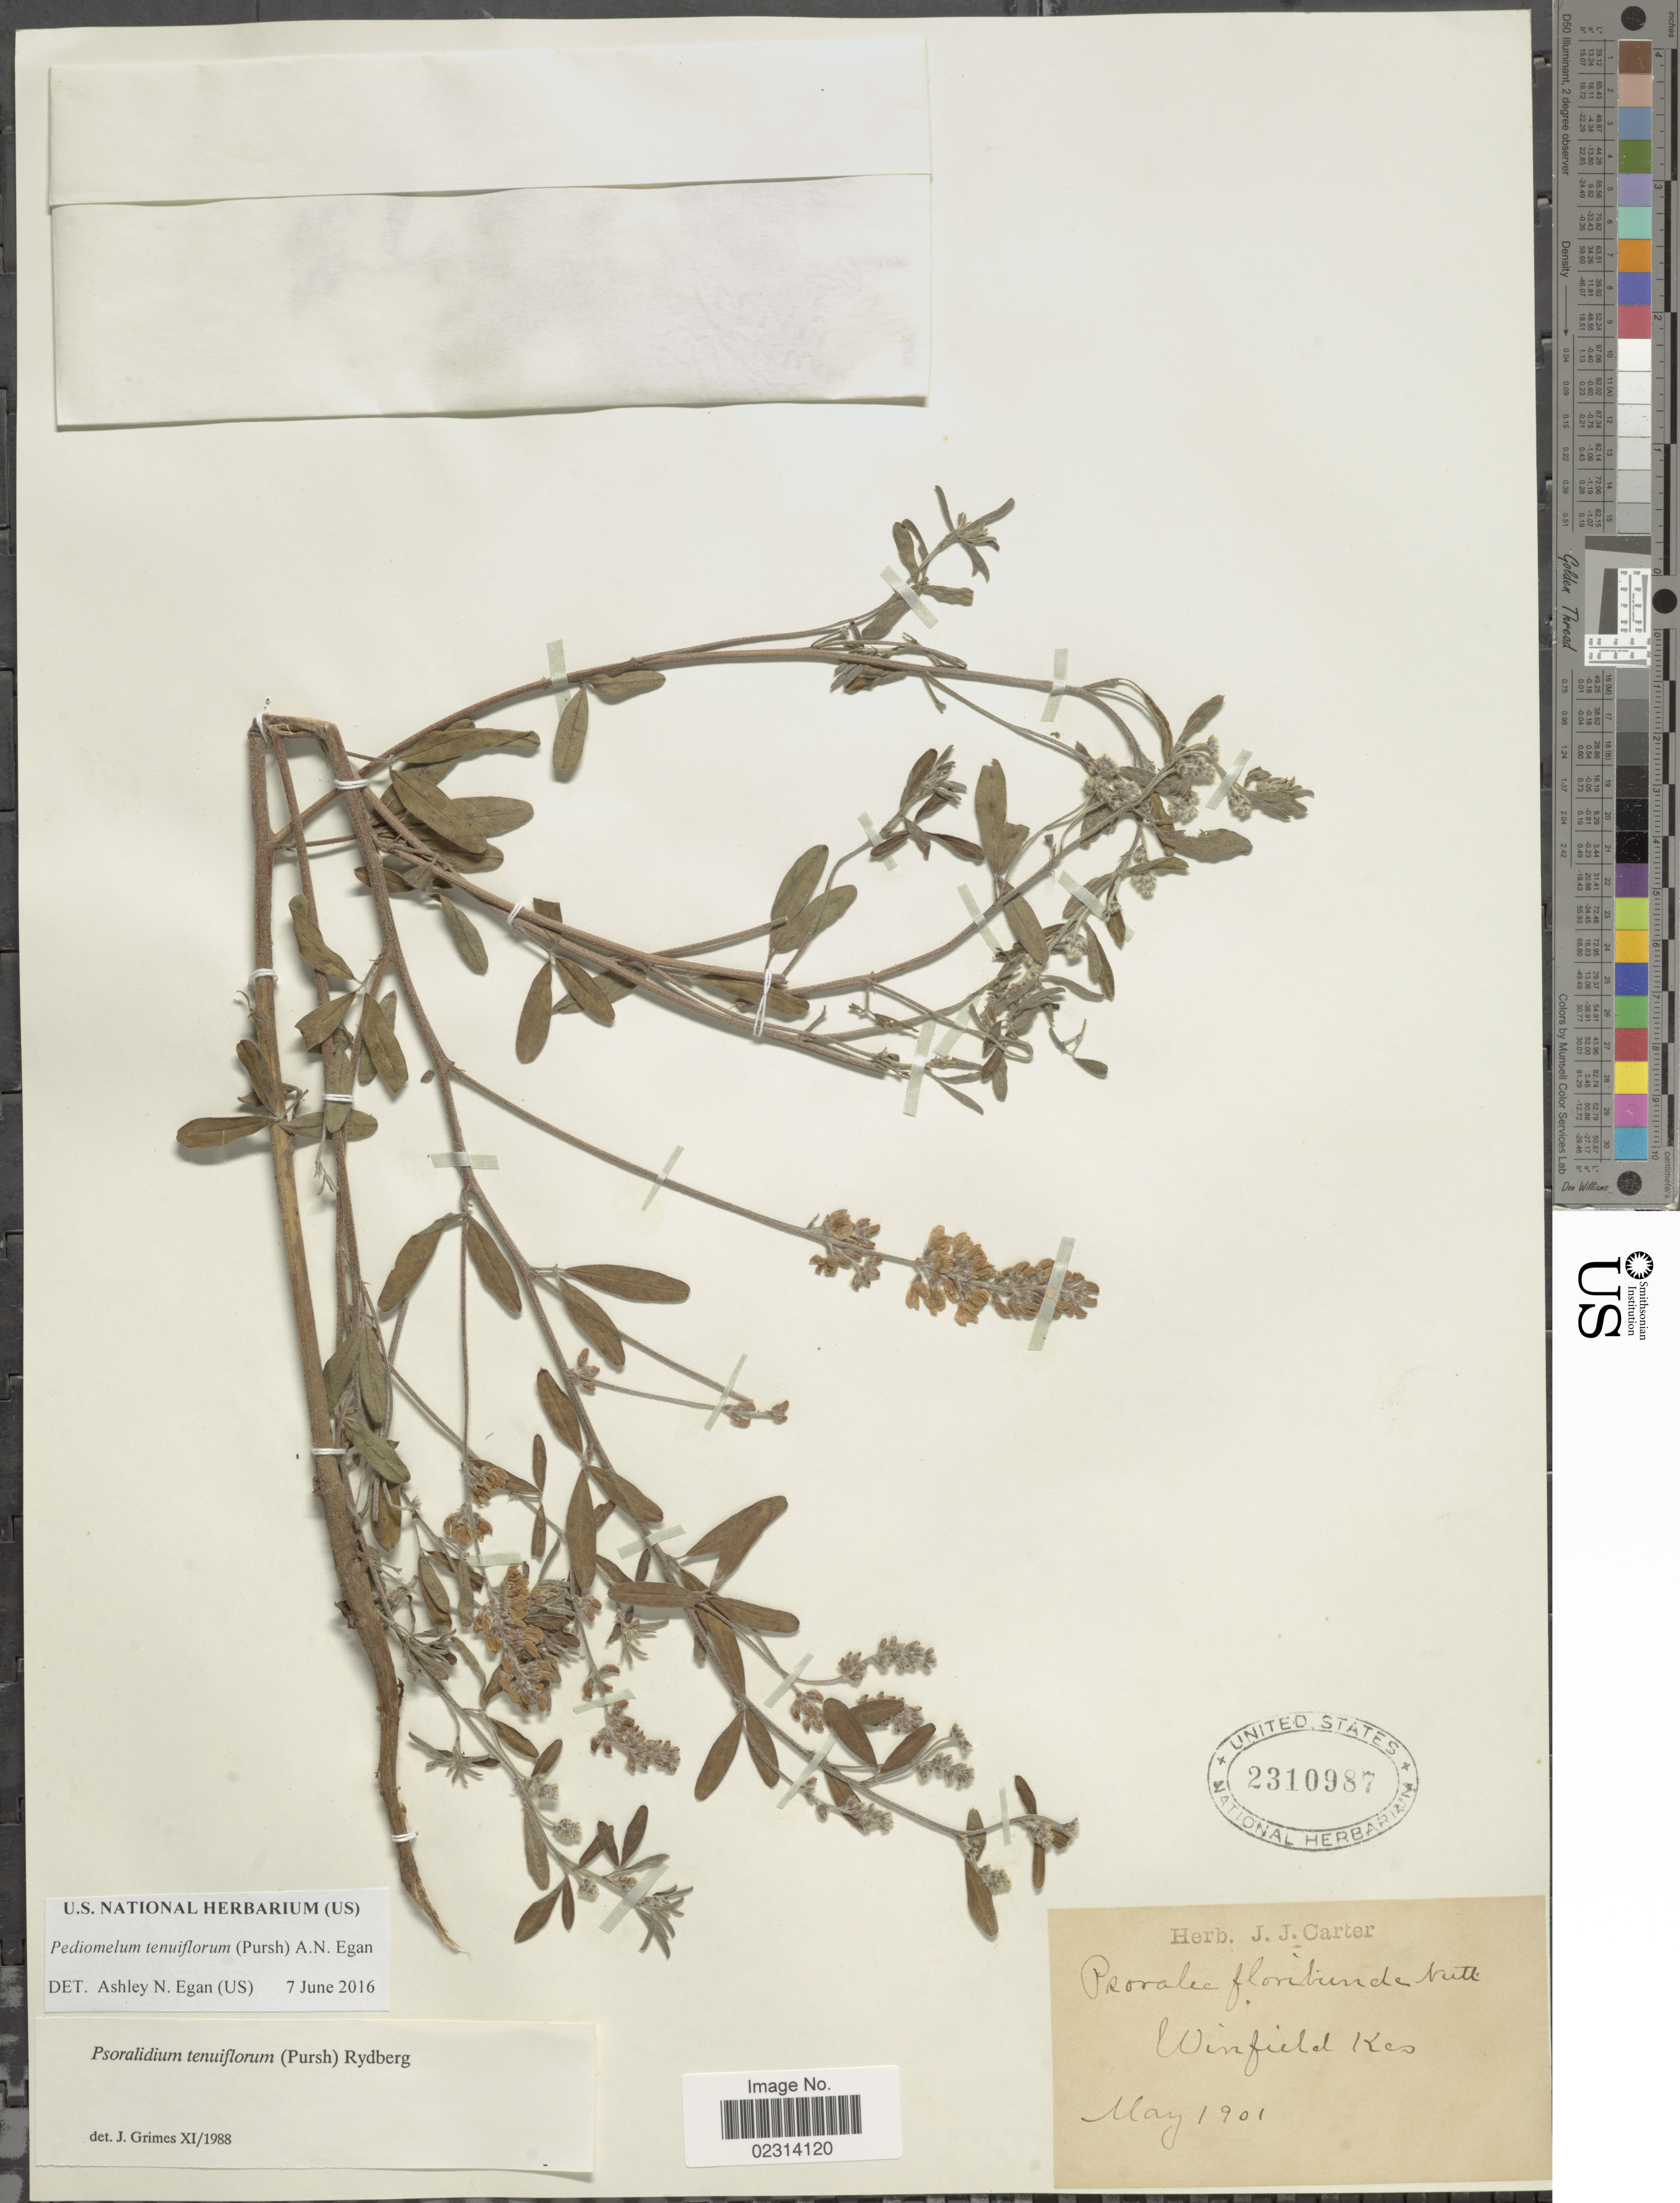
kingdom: Plantae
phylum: Tracheophyta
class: Magnoliopsida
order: Fabales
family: Fabaceae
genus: Psoralidium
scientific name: Psoralidium tenuiflorum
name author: (Pursh) Rydb.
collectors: Ex herb. J. H. Carter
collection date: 1901-05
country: United States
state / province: Kansas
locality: Winfield, Kas.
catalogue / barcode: US 2310987